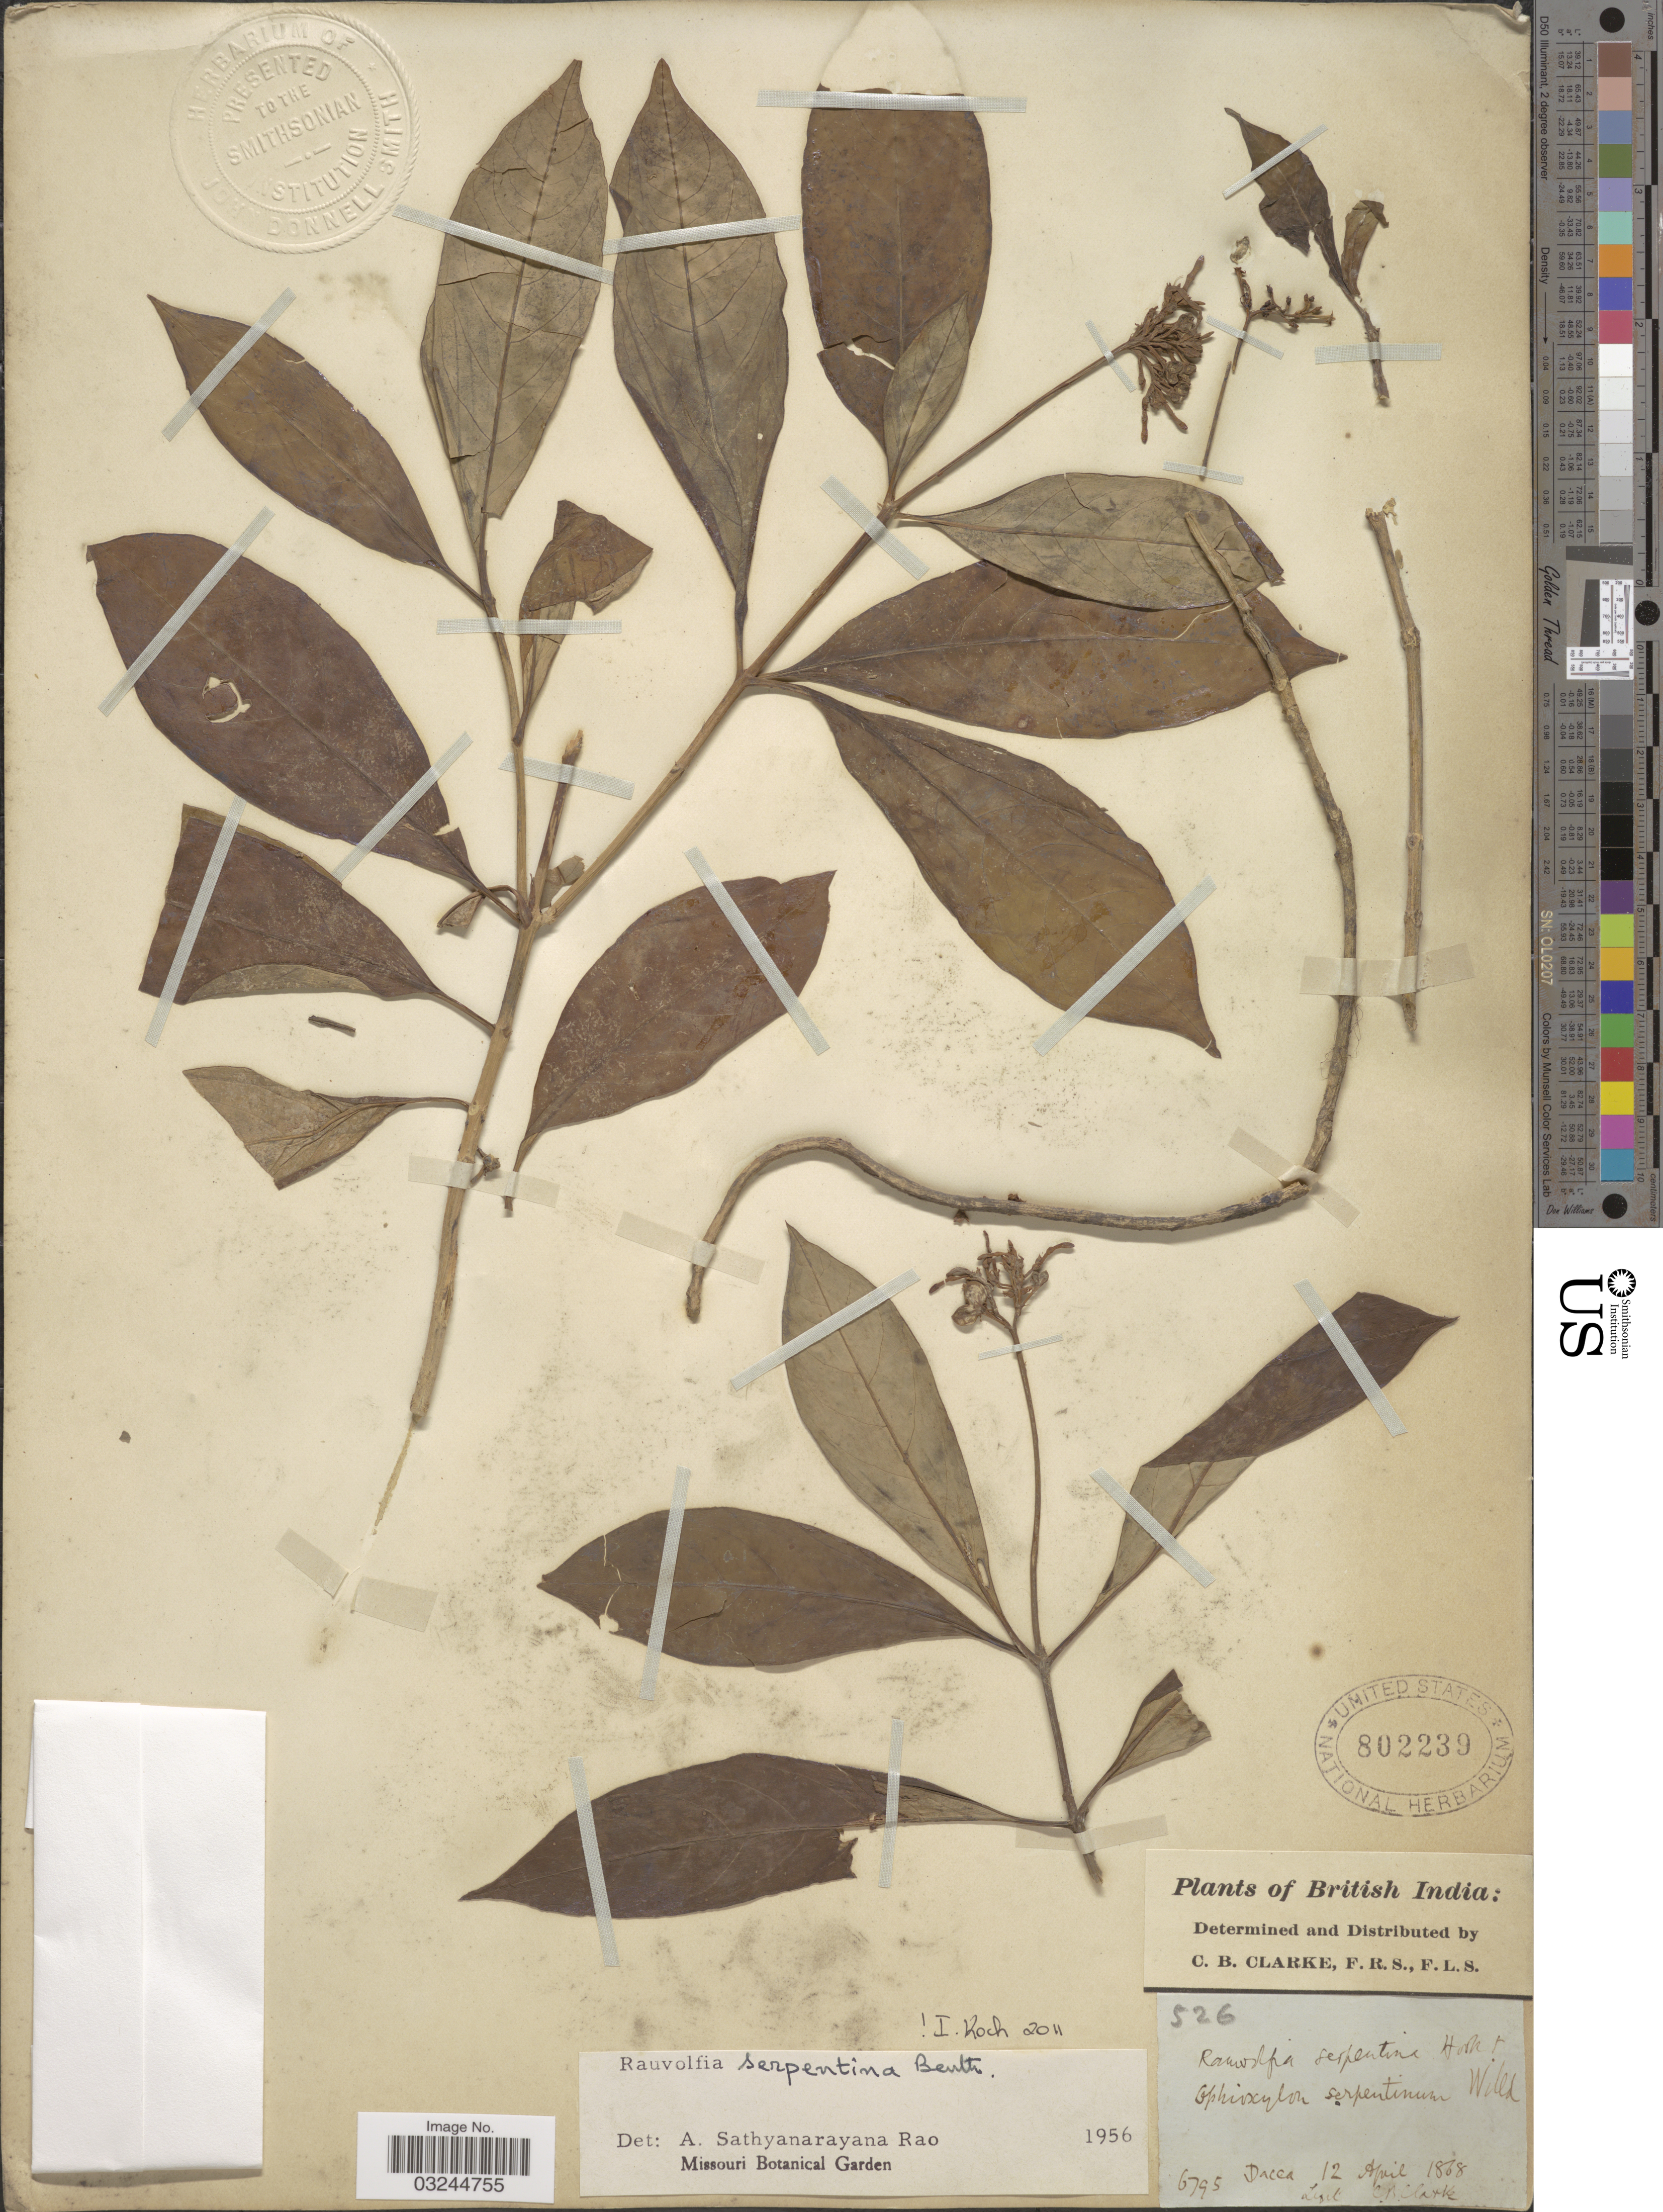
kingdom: Plantae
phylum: Tracheophyta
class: Magnoliopsida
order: Gentianales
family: Apocynaceae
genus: Rauvolfia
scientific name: Rauvolfia serpentina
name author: Benth. ex Kurz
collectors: C. B. Clarke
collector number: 6795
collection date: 1868-04-12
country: India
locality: British India. Dacca.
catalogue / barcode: US 802239